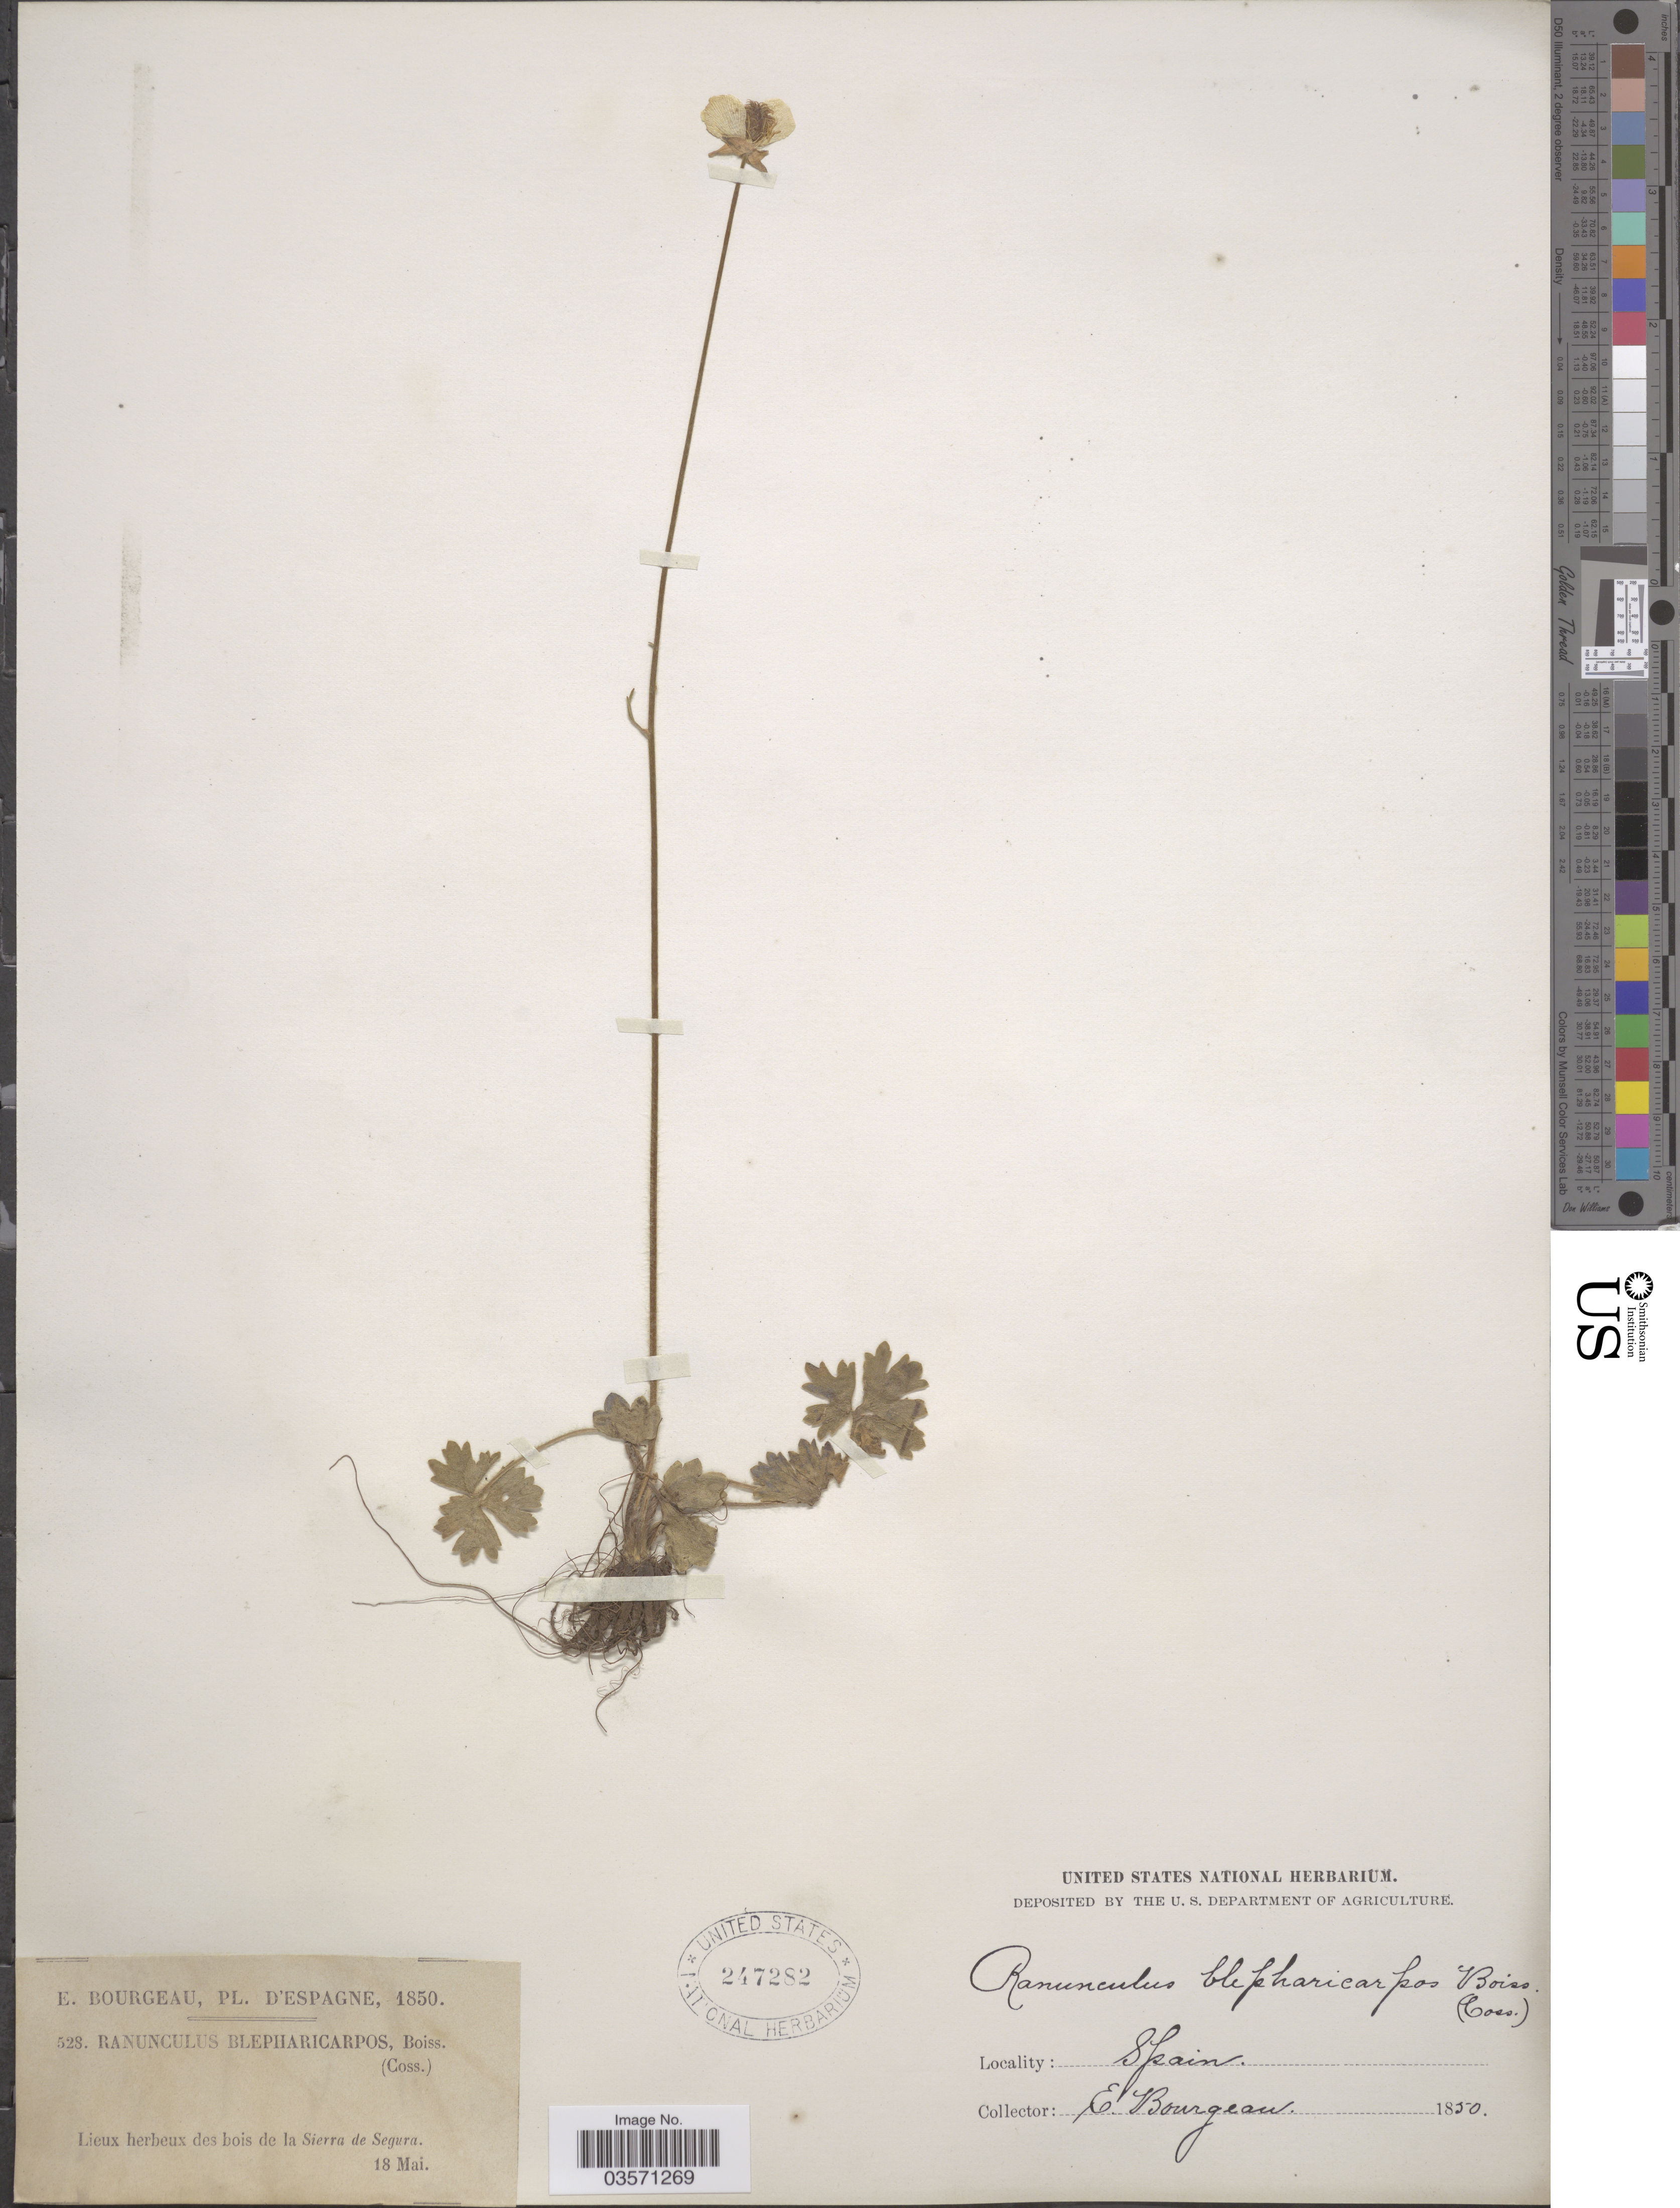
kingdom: Plantae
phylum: Tracheophyta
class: Magnoliopsida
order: Ranunculales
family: Ranunculaceae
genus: Ranunculus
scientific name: Ranunculus blepharicarpos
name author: Boiss.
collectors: E. Bourgeau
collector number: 528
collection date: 1850-05-18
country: Spain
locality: Espagne. Lieux herbeux des bois de la Sierra de Segura.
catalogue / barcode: US 247282